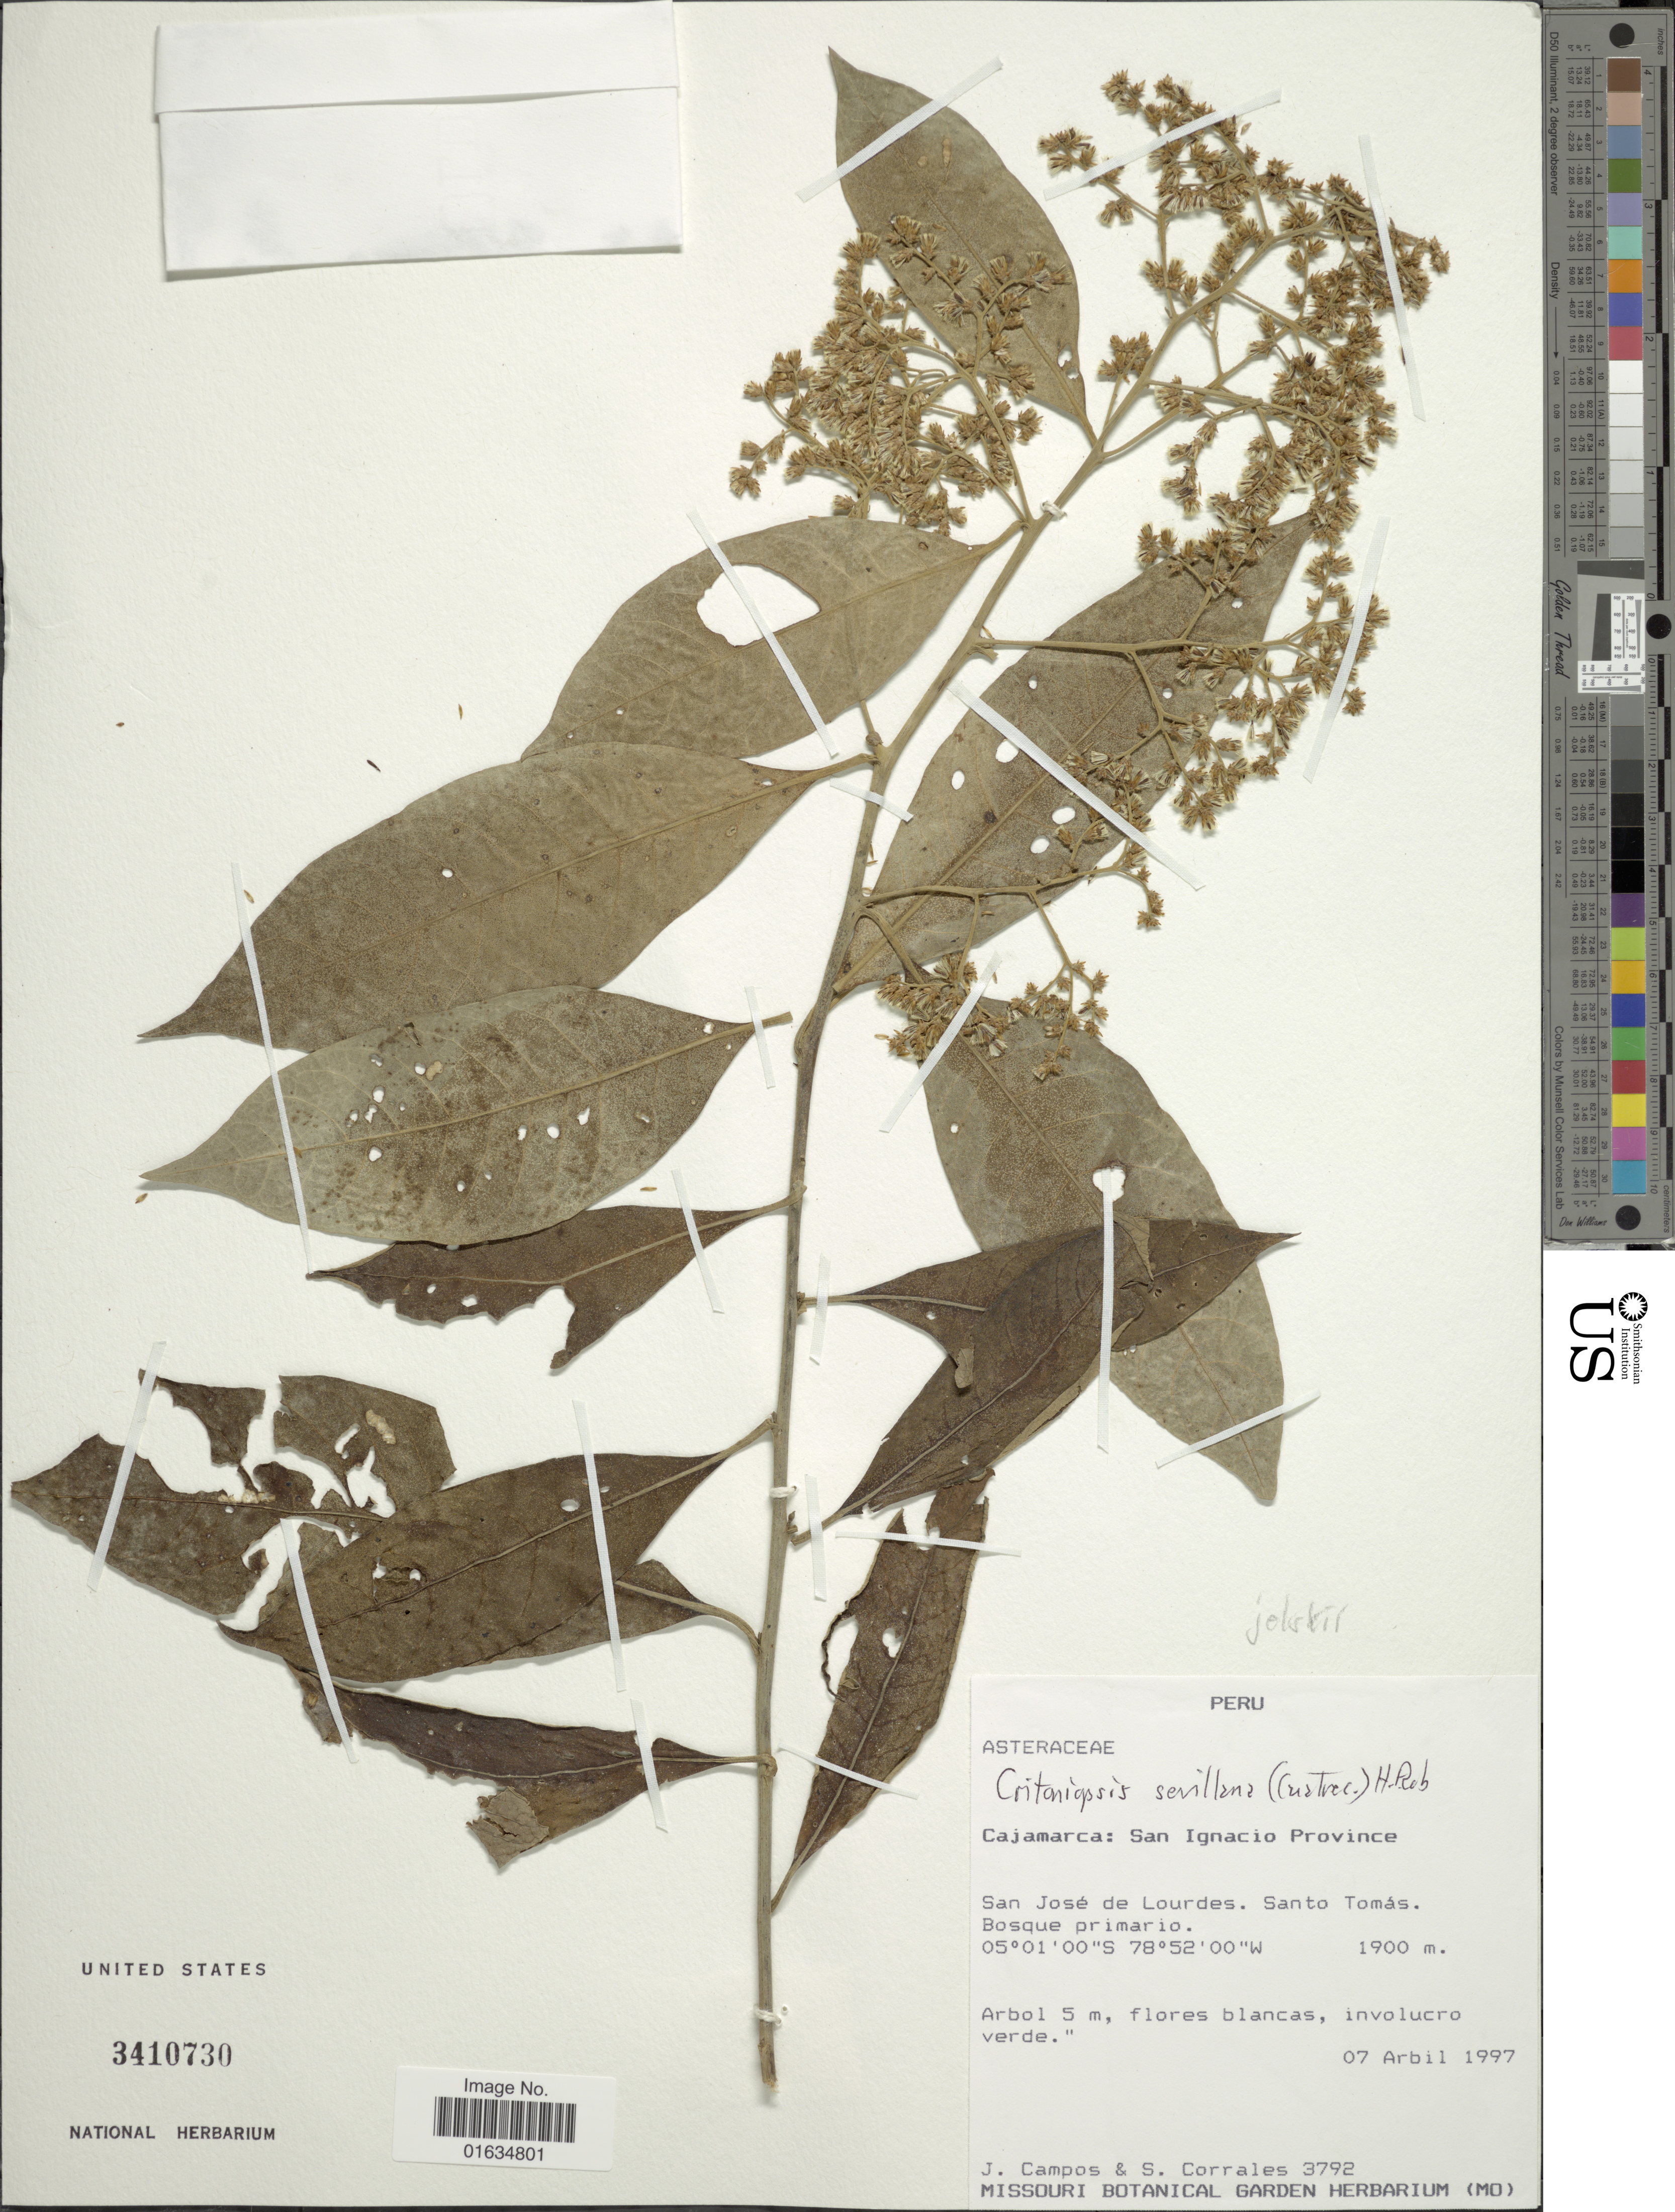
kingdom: Plantae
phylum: Tracheophyta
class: Magnoliopsida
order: Asterales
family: Asteraceae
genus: Critoniopsis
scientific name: Critoniopsis jelskii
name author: (Hieron.) H. Rob.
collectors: J. Campos & S. Corrales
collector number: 3792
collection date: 1997-04-07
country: Peru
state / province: Cajamarca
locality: San Ignacio Province, San José de Lourdes, Santo Tomás.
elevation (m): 1900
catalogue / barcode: US 3410730